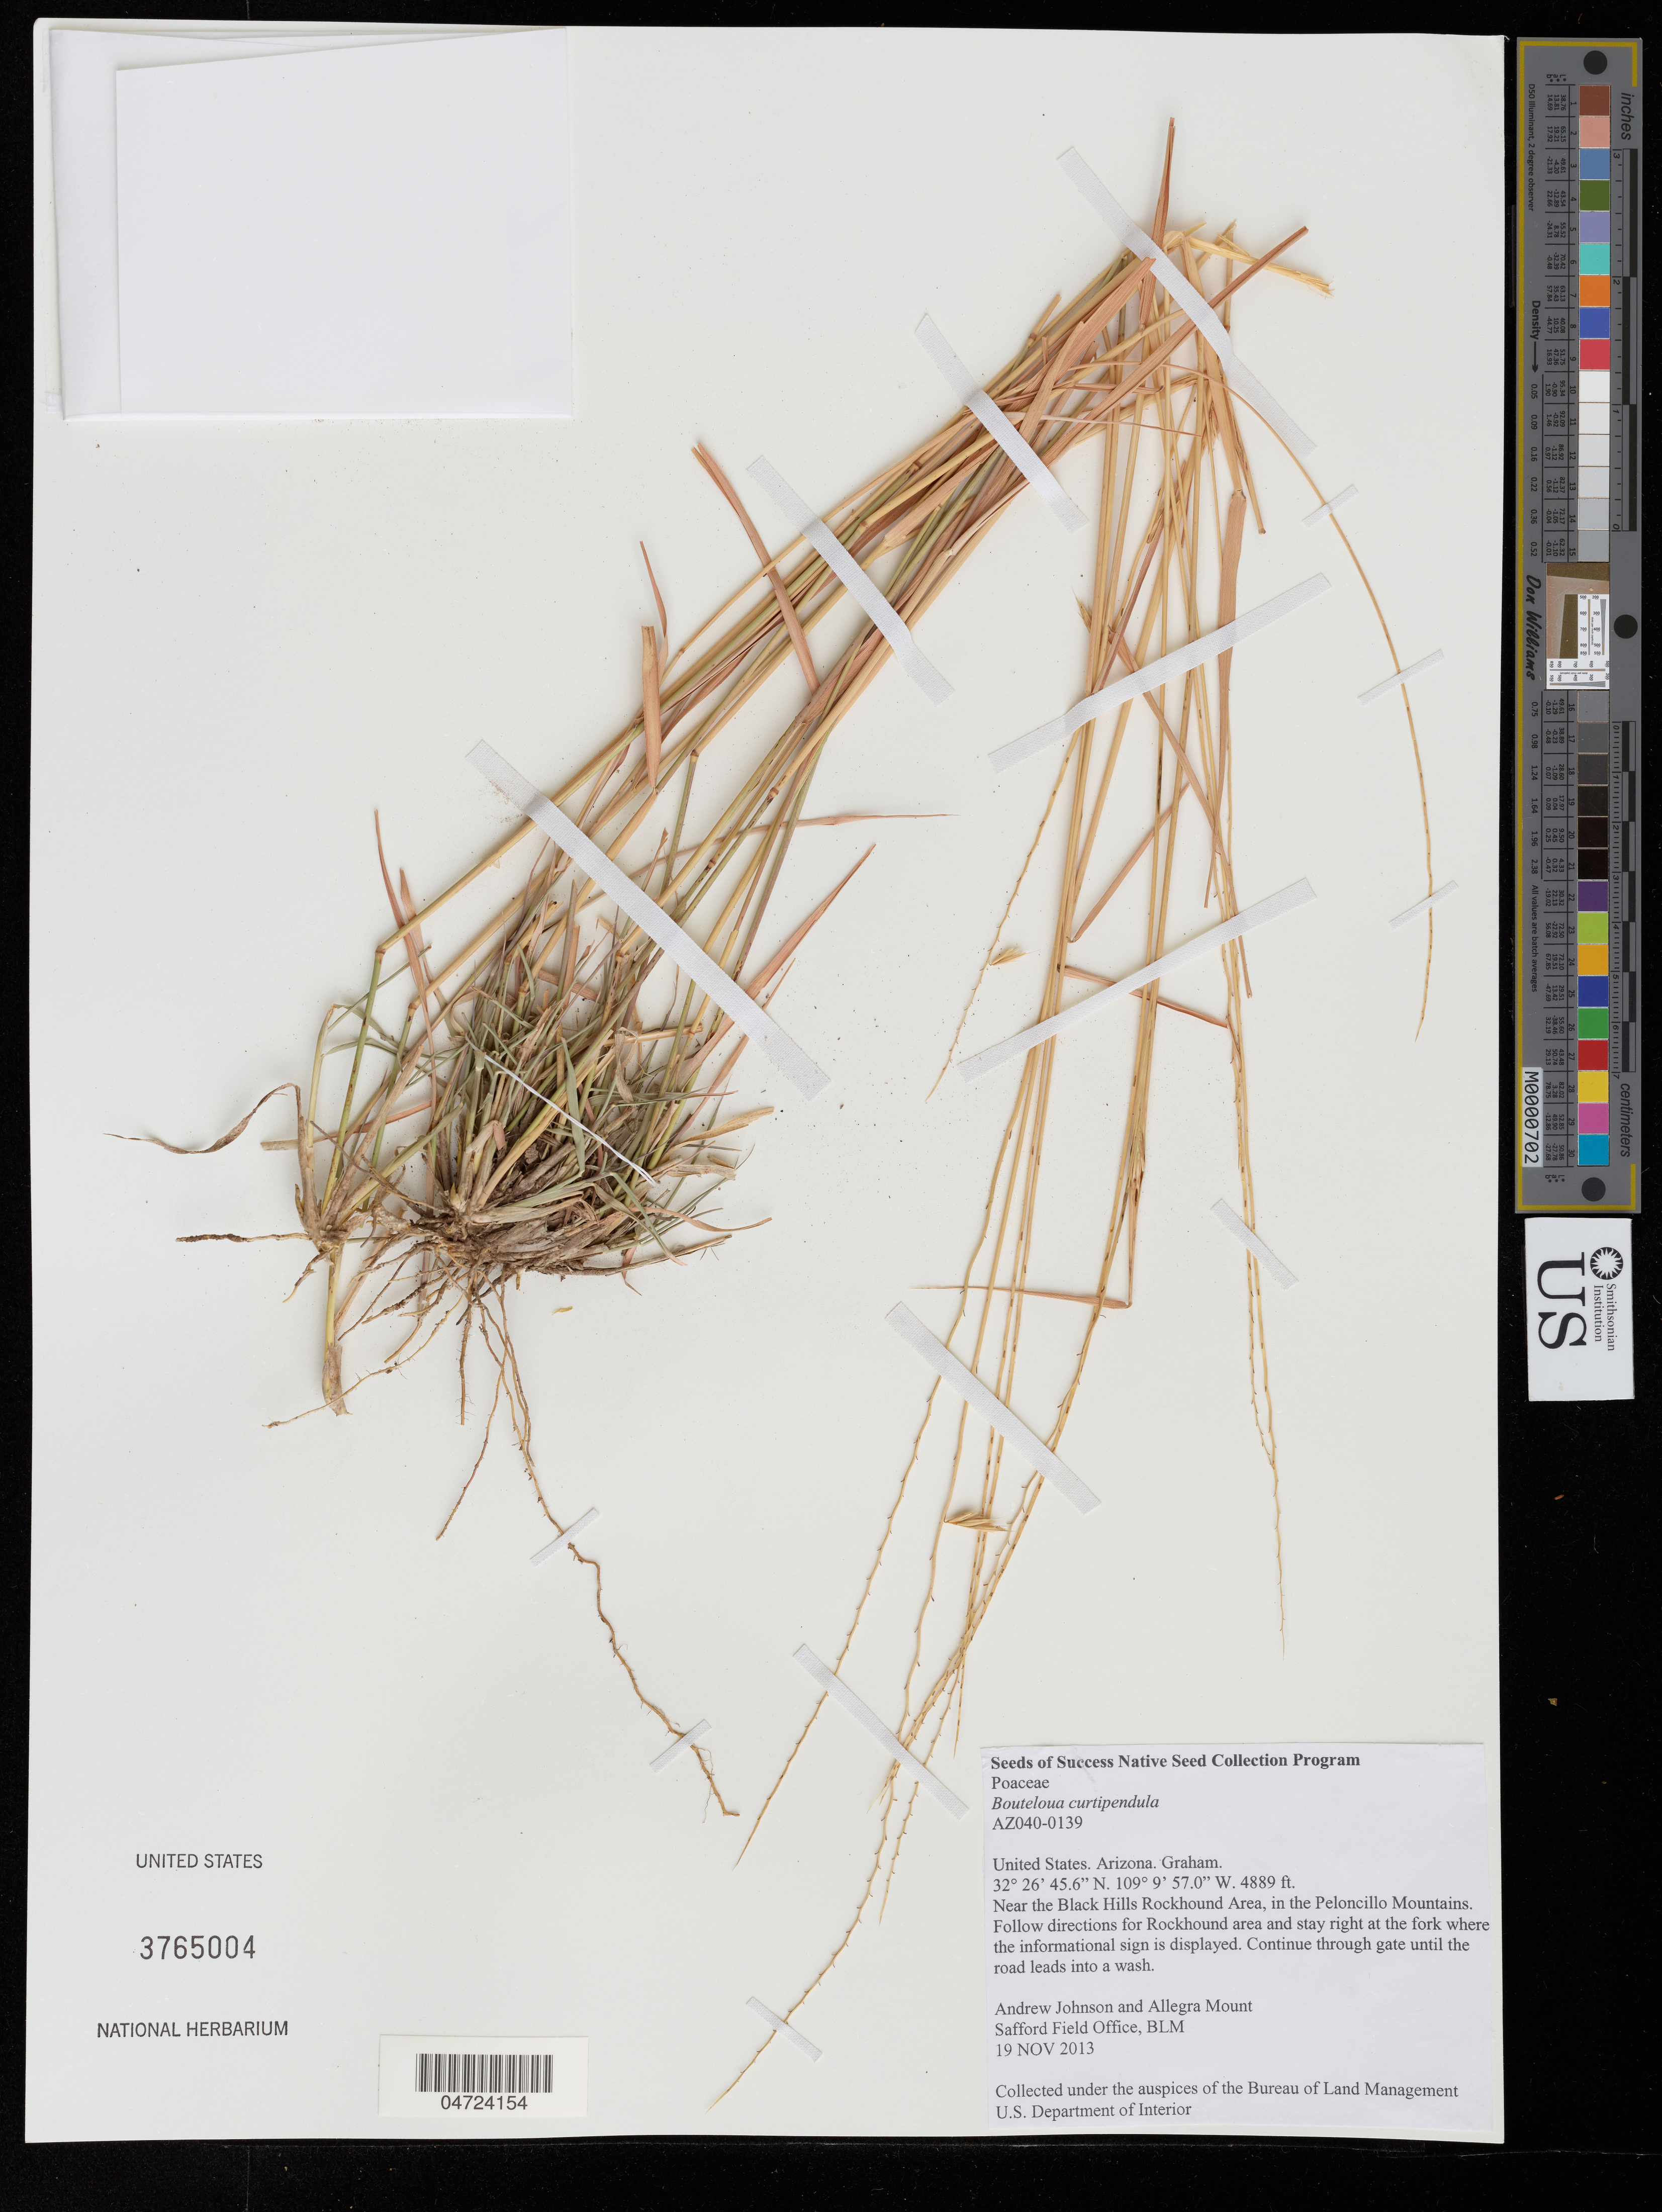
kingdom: Plantae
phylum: Tracheophyta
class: Liliopsida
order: Poales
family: Poaceae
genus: Bouteloua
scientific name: Bouteloua curtipendula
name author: (Michx.) Torr.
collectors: A. Johnson & A. Mount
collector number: AZ040-0139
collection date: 2013-11-19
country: United States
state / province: Arizona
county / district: Graham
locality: Graham. Near the Black Hills Rockhound Area, in the Peloncillo Mountains. Follow directions for Rockhound area and stay right at the fork where the informational sign is displayed. Continue through gate until the road leads into a wash.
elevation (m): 1490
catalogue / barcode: US 3765004